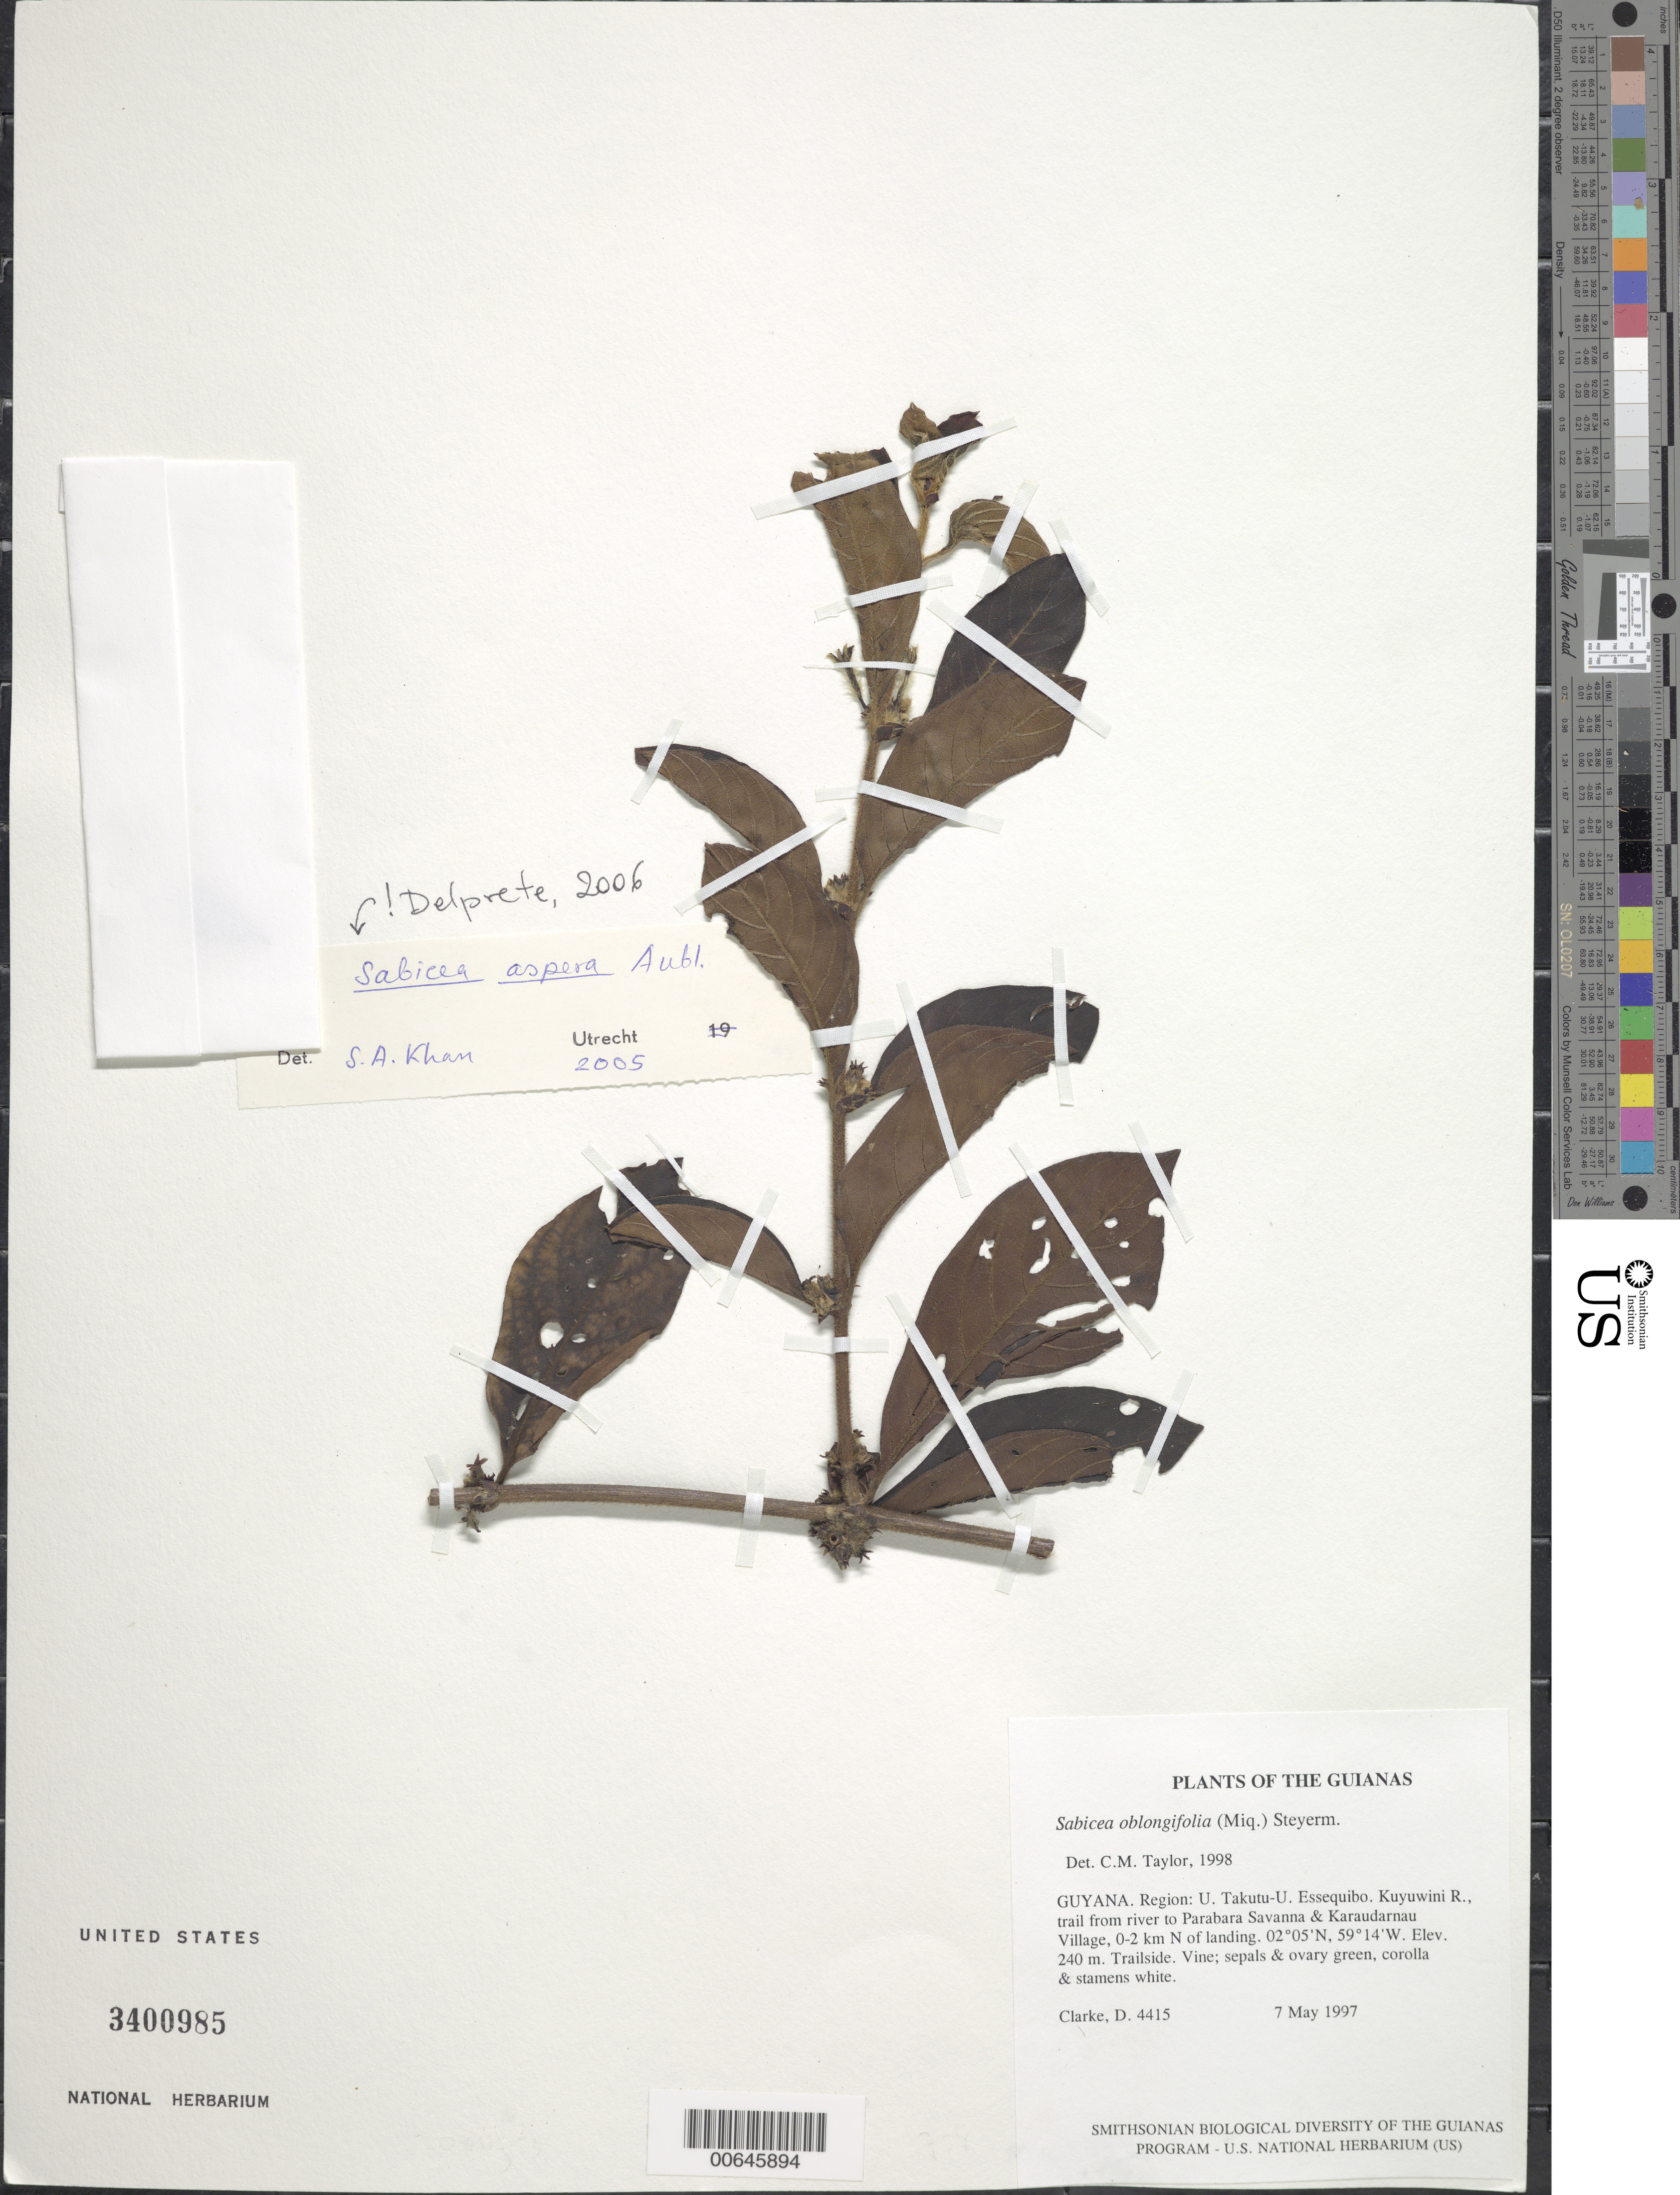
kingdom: Plantae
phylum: Tracheophyta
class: Magnoliopsida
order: Gentianales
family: Rubiaceae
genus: Sabicea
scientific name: Sabicea aspera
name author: Aubl.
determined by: Delprete, P. G., Herb. de Guyane Cay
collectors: H. D. Clarke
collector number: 4415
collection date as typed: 7 May 1997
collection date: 1997-05-07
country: Guyana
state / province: U. Takutu-U. Essequibo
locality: Kuyuwini R., trail from river to Parabara Savanna & Karaudarnau Village, 0-2 km N of landing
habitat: Trailside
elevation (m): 240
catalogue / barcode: US 3400985